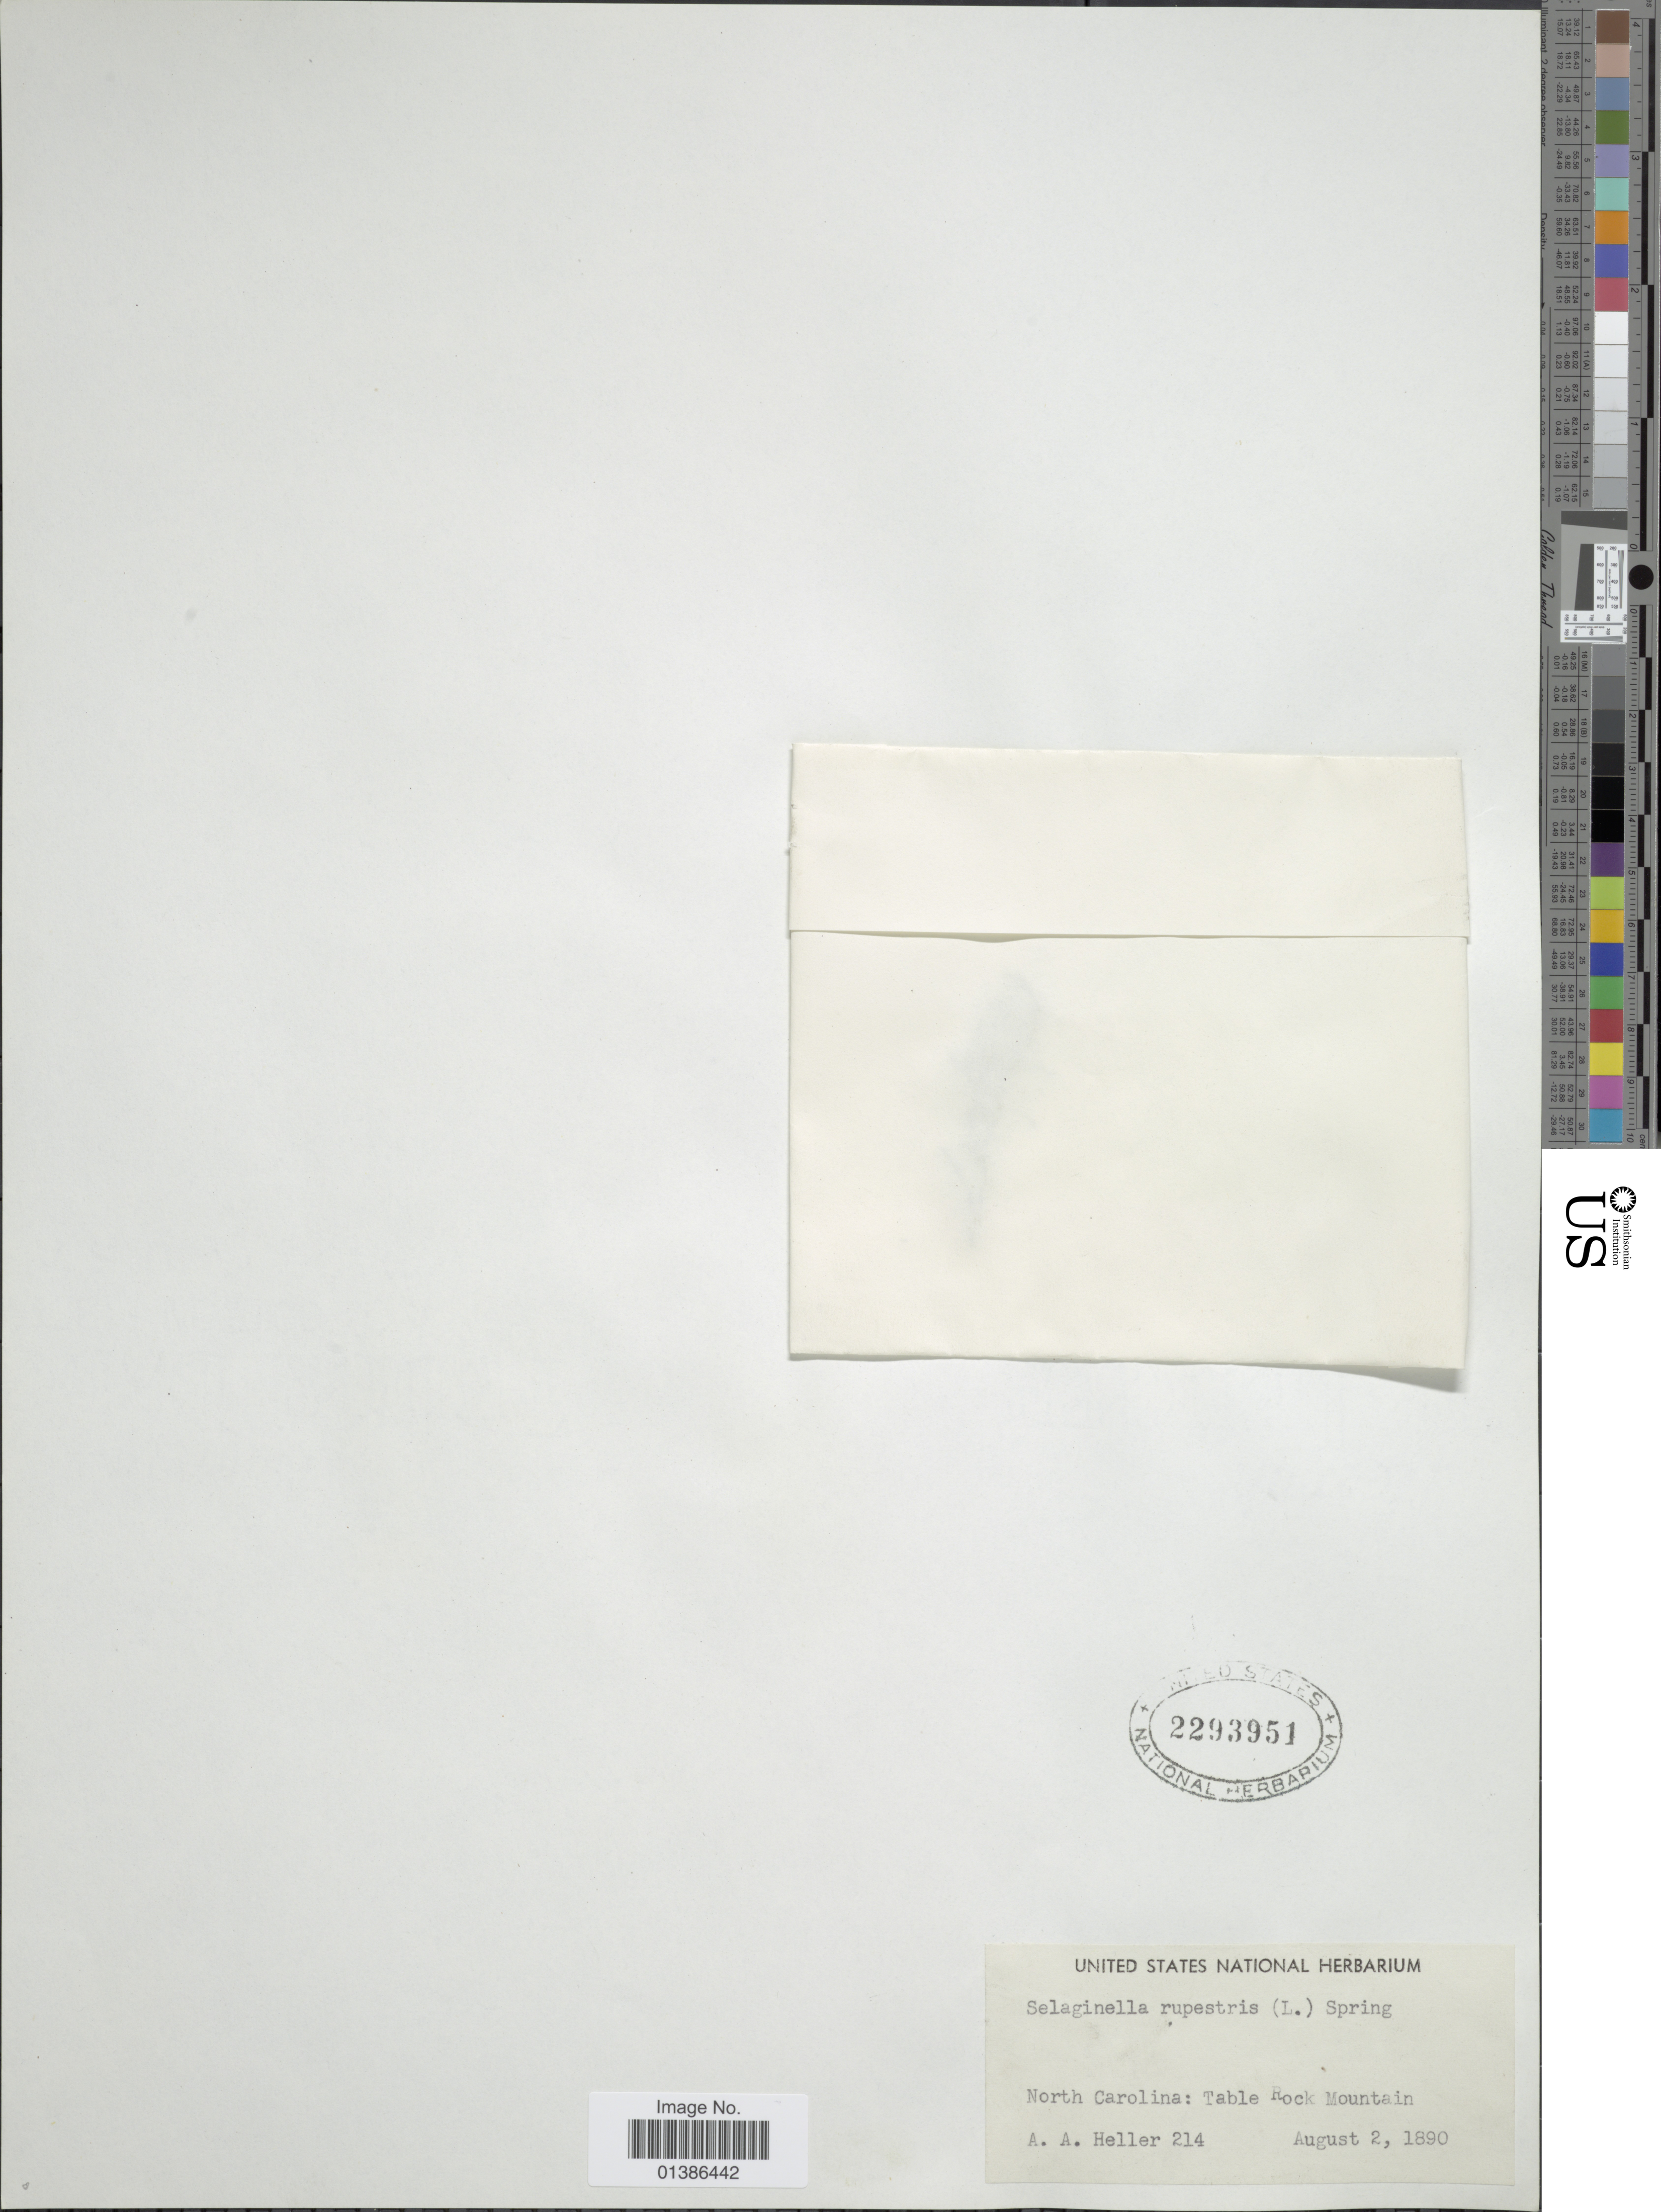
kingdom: Plantae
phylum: Tracheophyta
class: Lycopodiopsida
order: Selaginellales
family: Selaginellaceae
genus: Selaginella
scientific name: Selaginella rupestris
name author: (L.) Spring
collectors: A. A. Heller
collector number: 214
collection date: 1890-08-02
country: United States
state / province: North Carolina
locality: Table Rock Mountain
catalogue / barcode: US 2293951